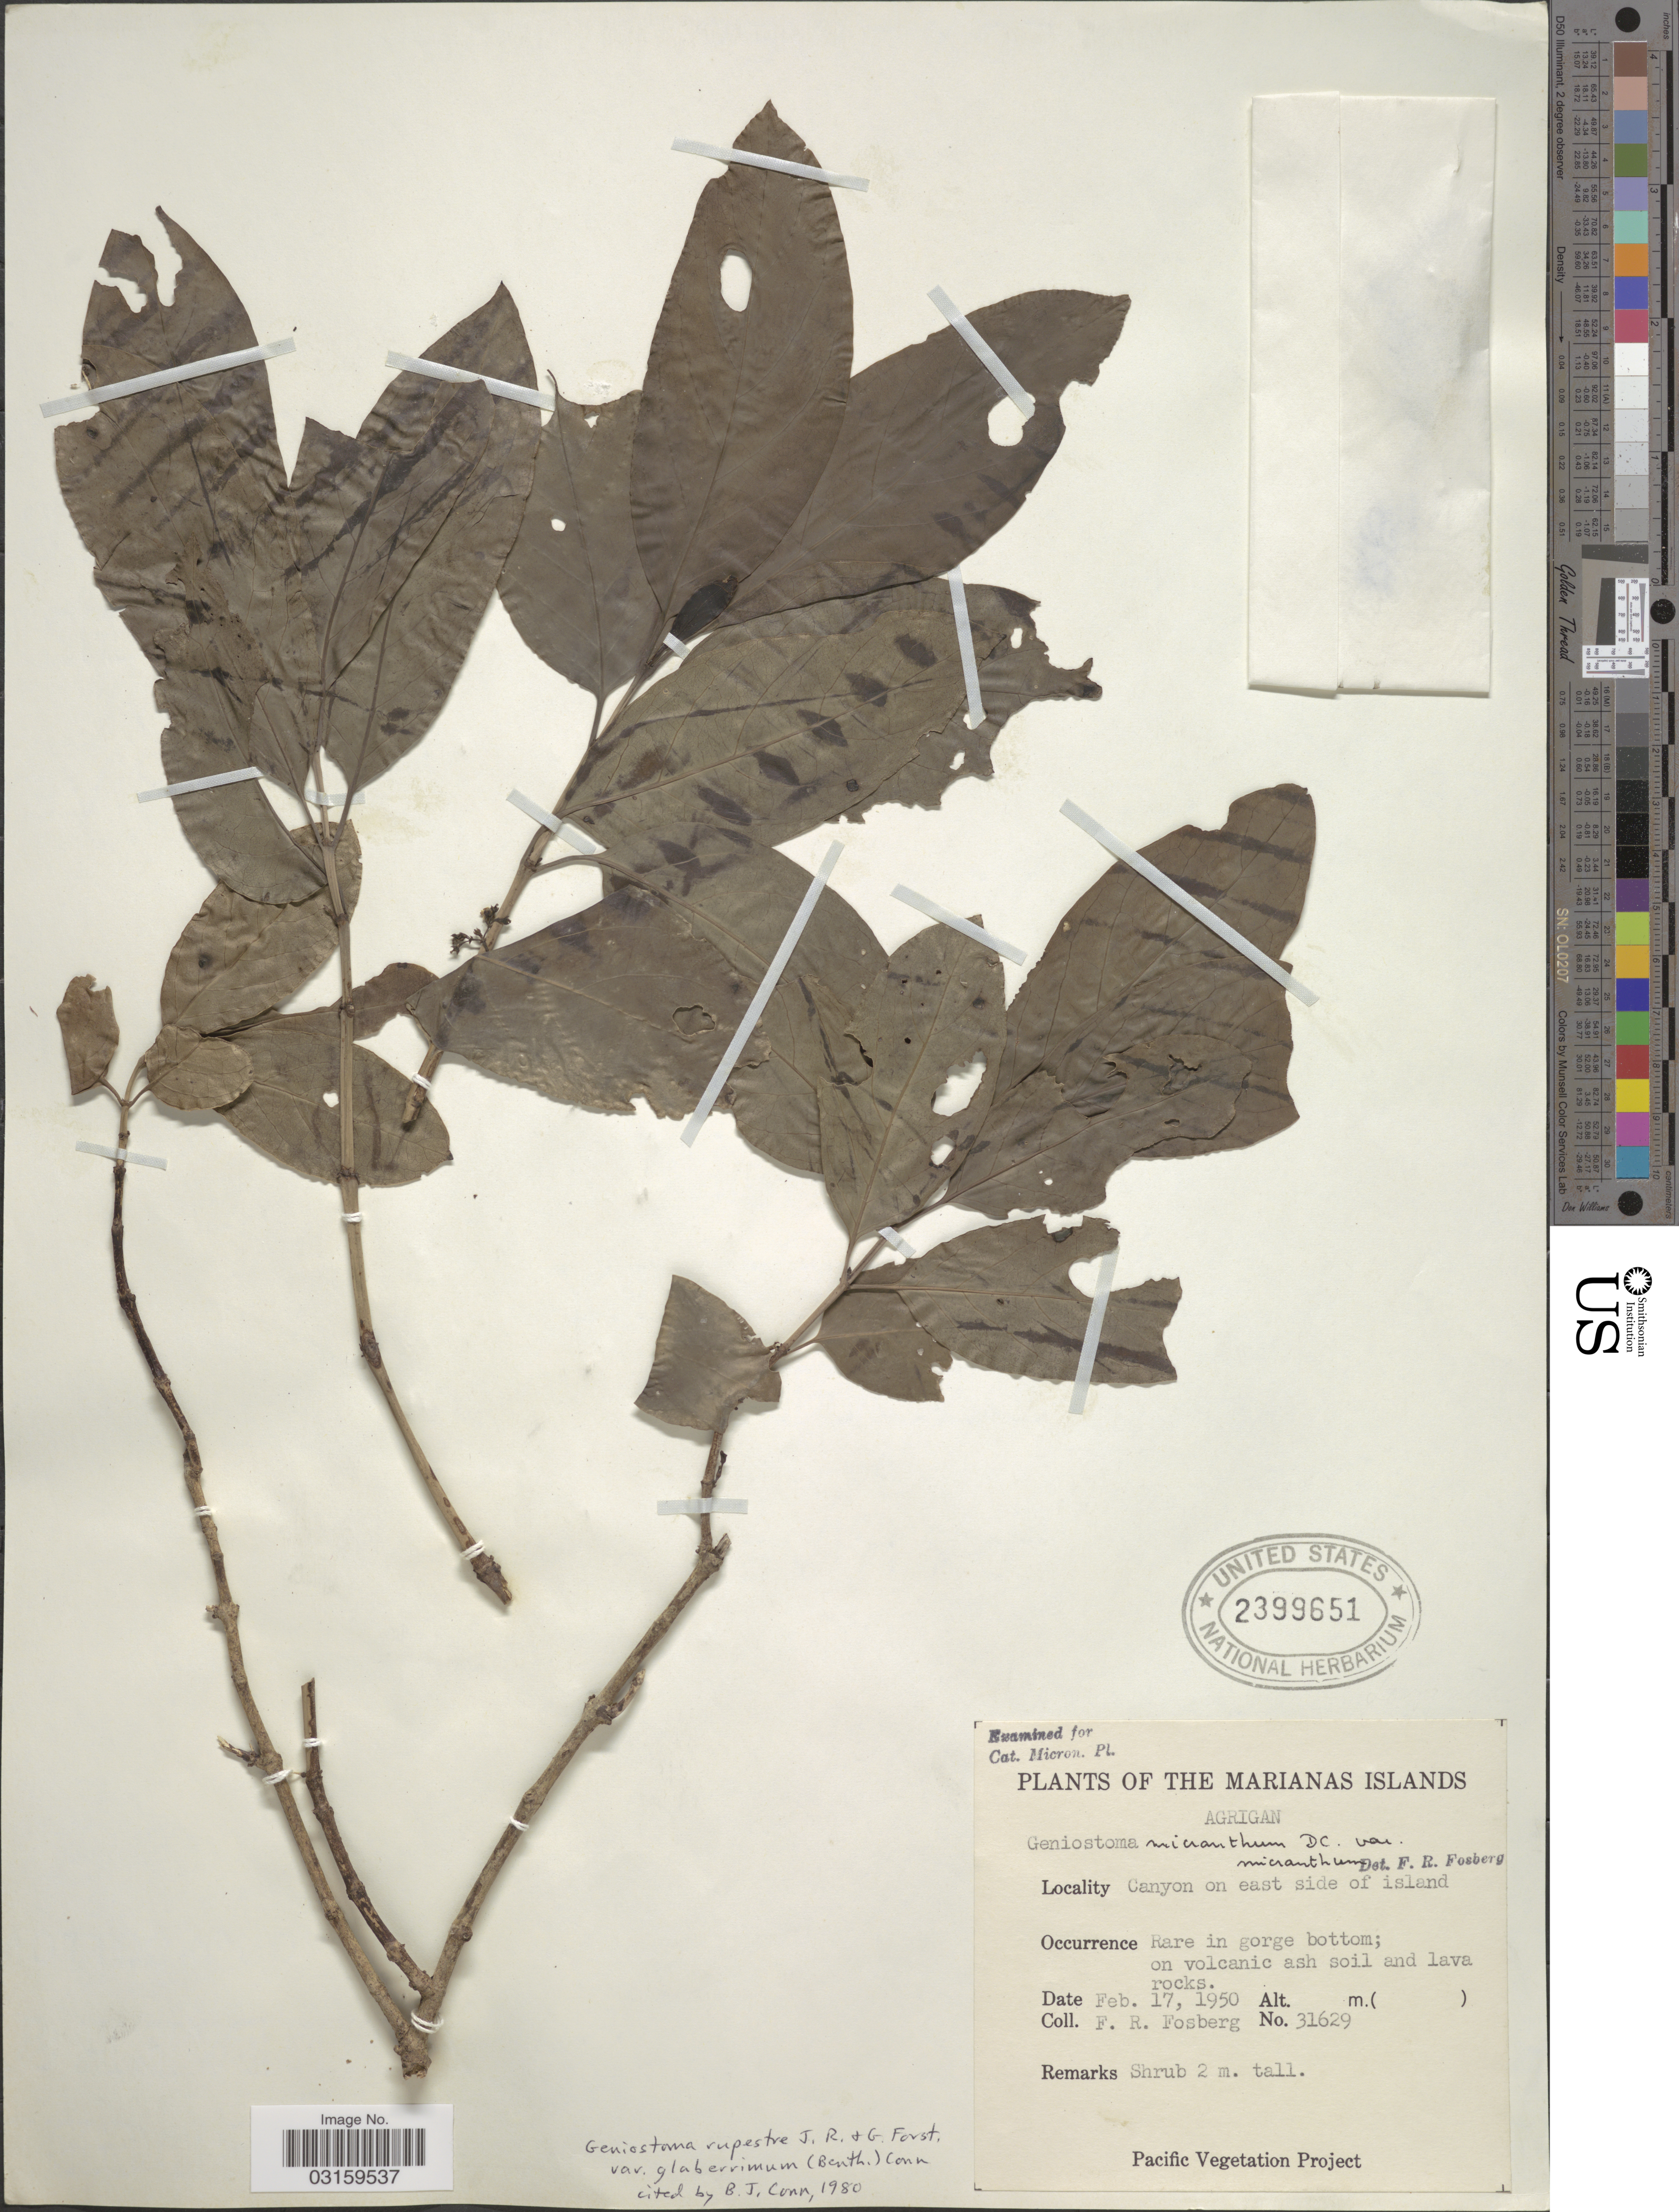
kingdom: Plantae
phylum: Tracheophyta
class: Magnoliopsida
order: Gentianales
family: Loganiaceae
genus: Geniostoma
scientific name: Geniostoma rupestre var. glaberrimum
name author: J.R. Forst. & G. Forst.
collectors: F. R. Fosberg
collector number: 31629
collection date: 1950-02-17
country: Northern Mariana Islands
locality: Marianas Islands. Agrigan. Canyon on east side of island.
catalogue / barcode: US 2399651